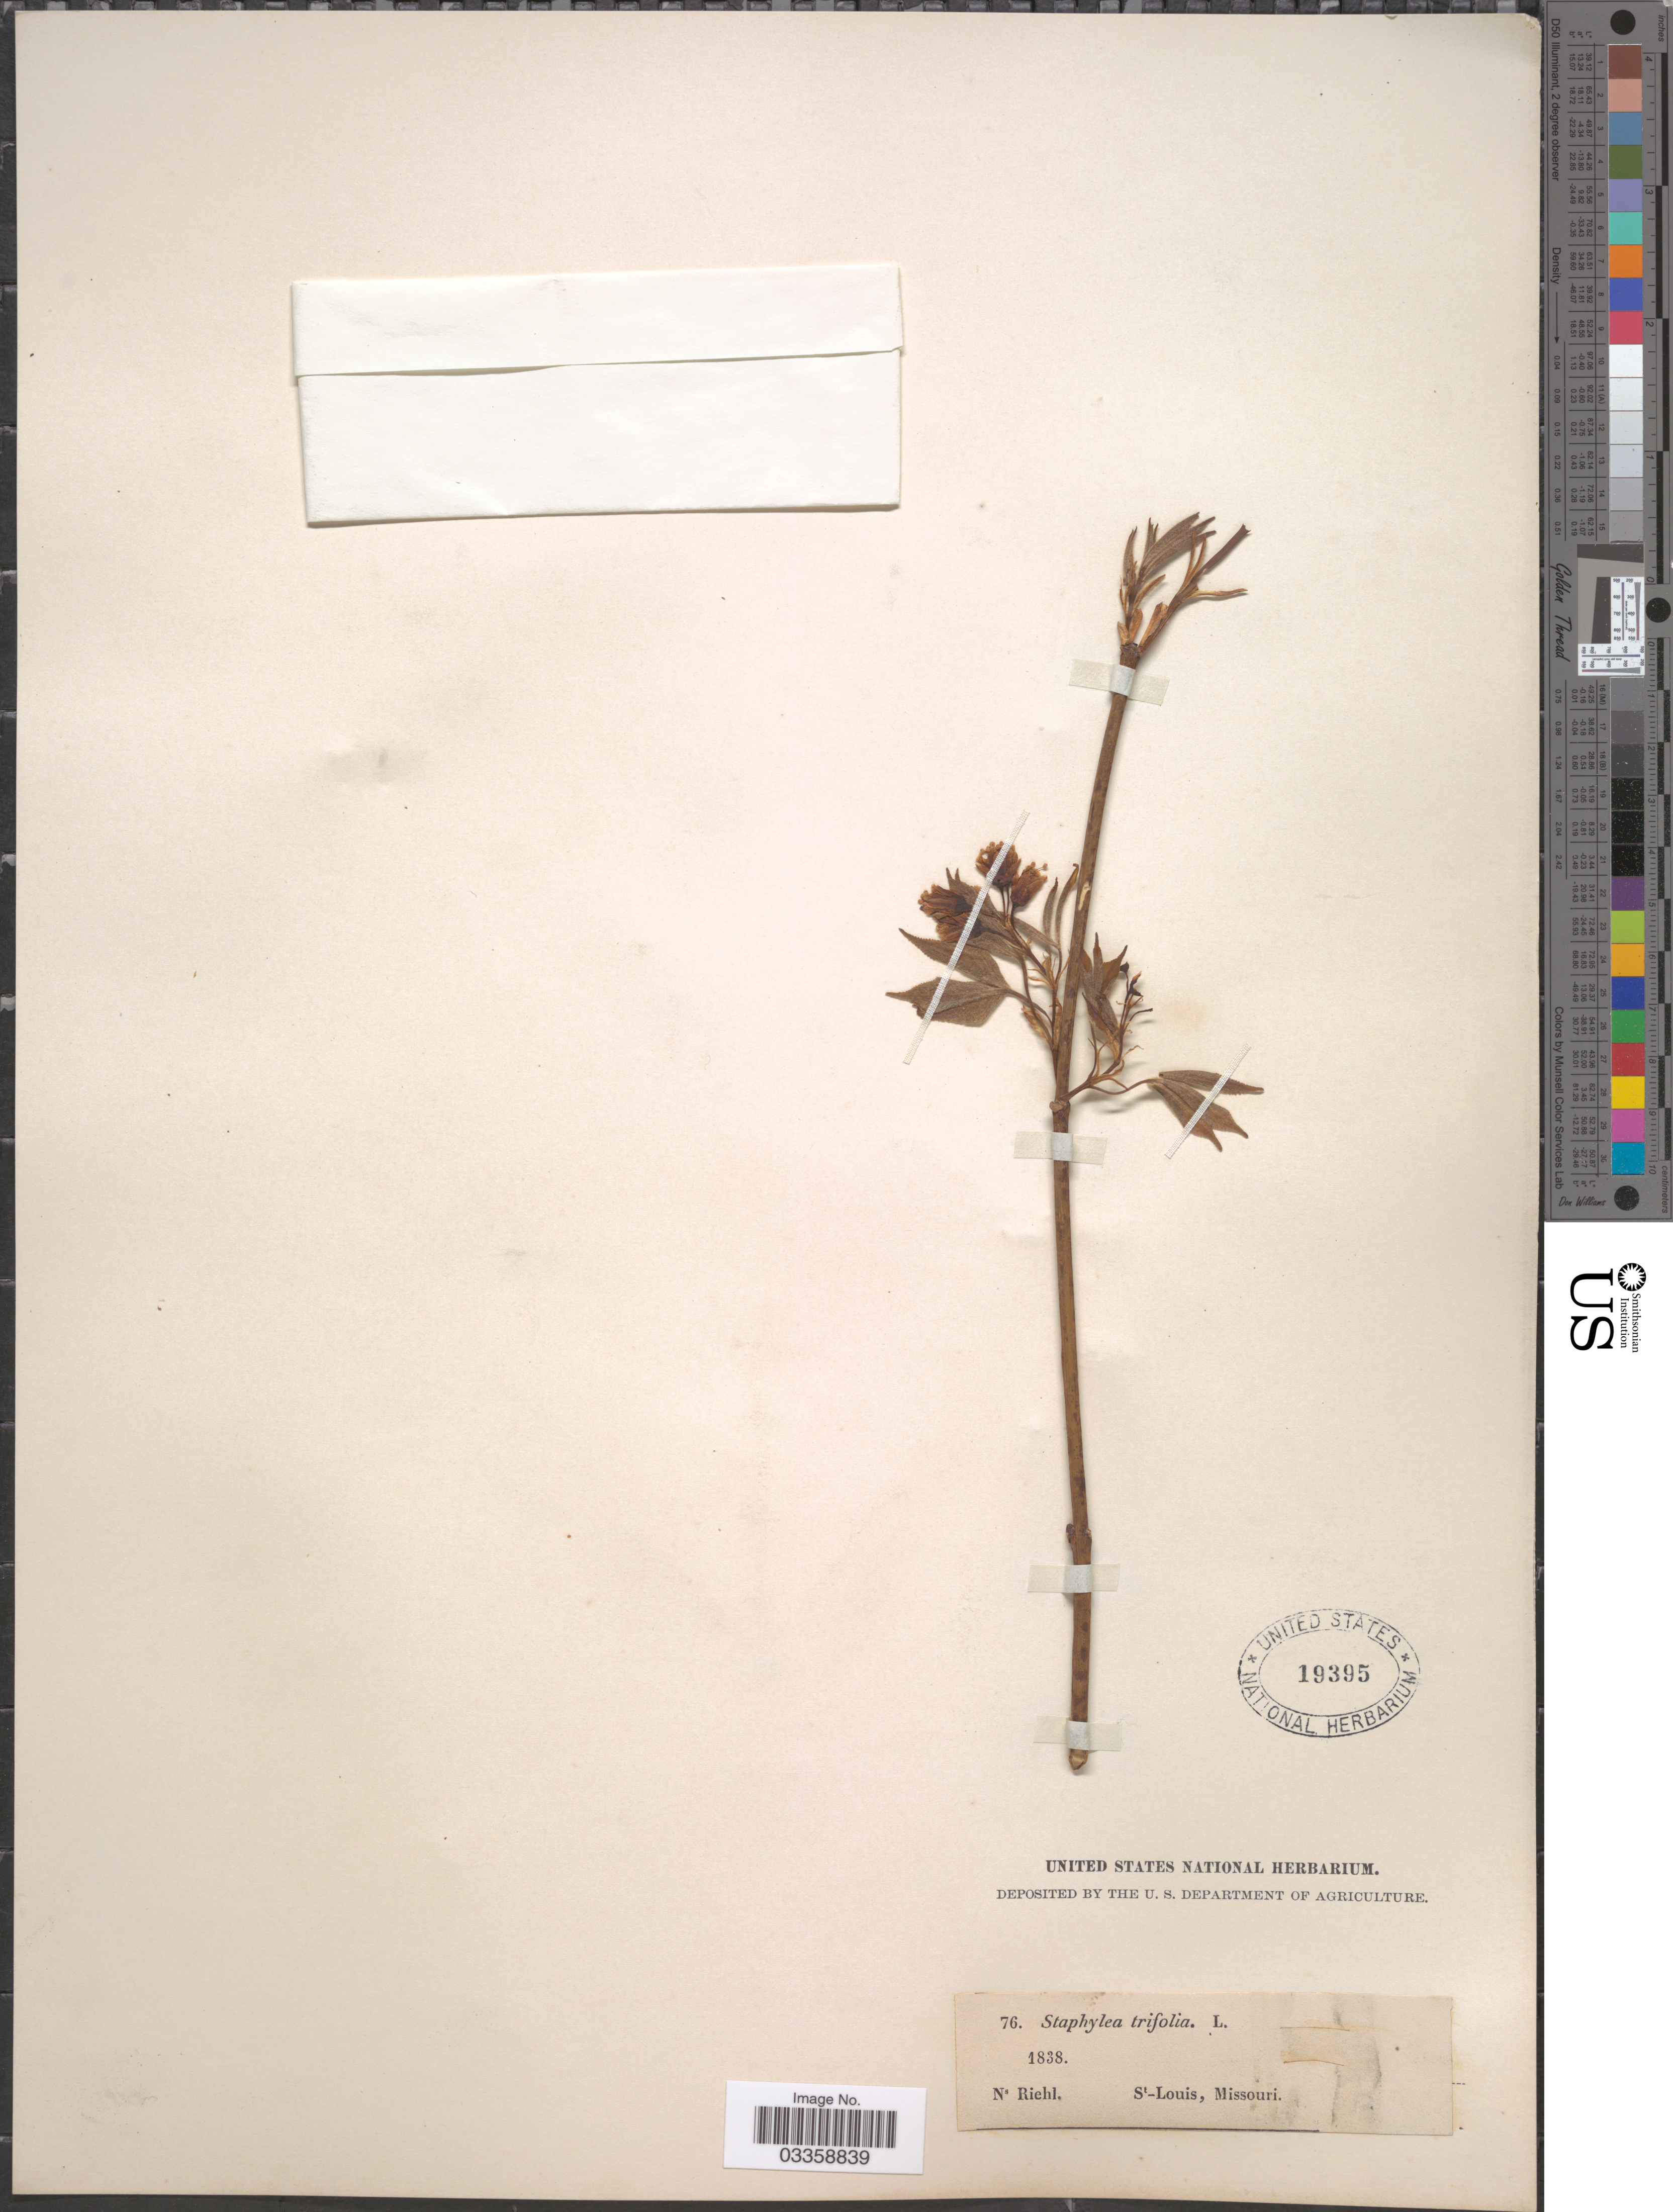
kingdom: Plantae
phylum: Tracheophyta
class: Magnoliopsida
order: Crossosomatales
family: Staphyleaceae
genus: Staphylea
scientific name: Staphylea trifolia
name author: L.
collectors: N. Riehl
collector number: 76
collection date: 1838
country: United States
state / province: Missouri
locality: St-Louis.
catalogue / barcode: US 19395